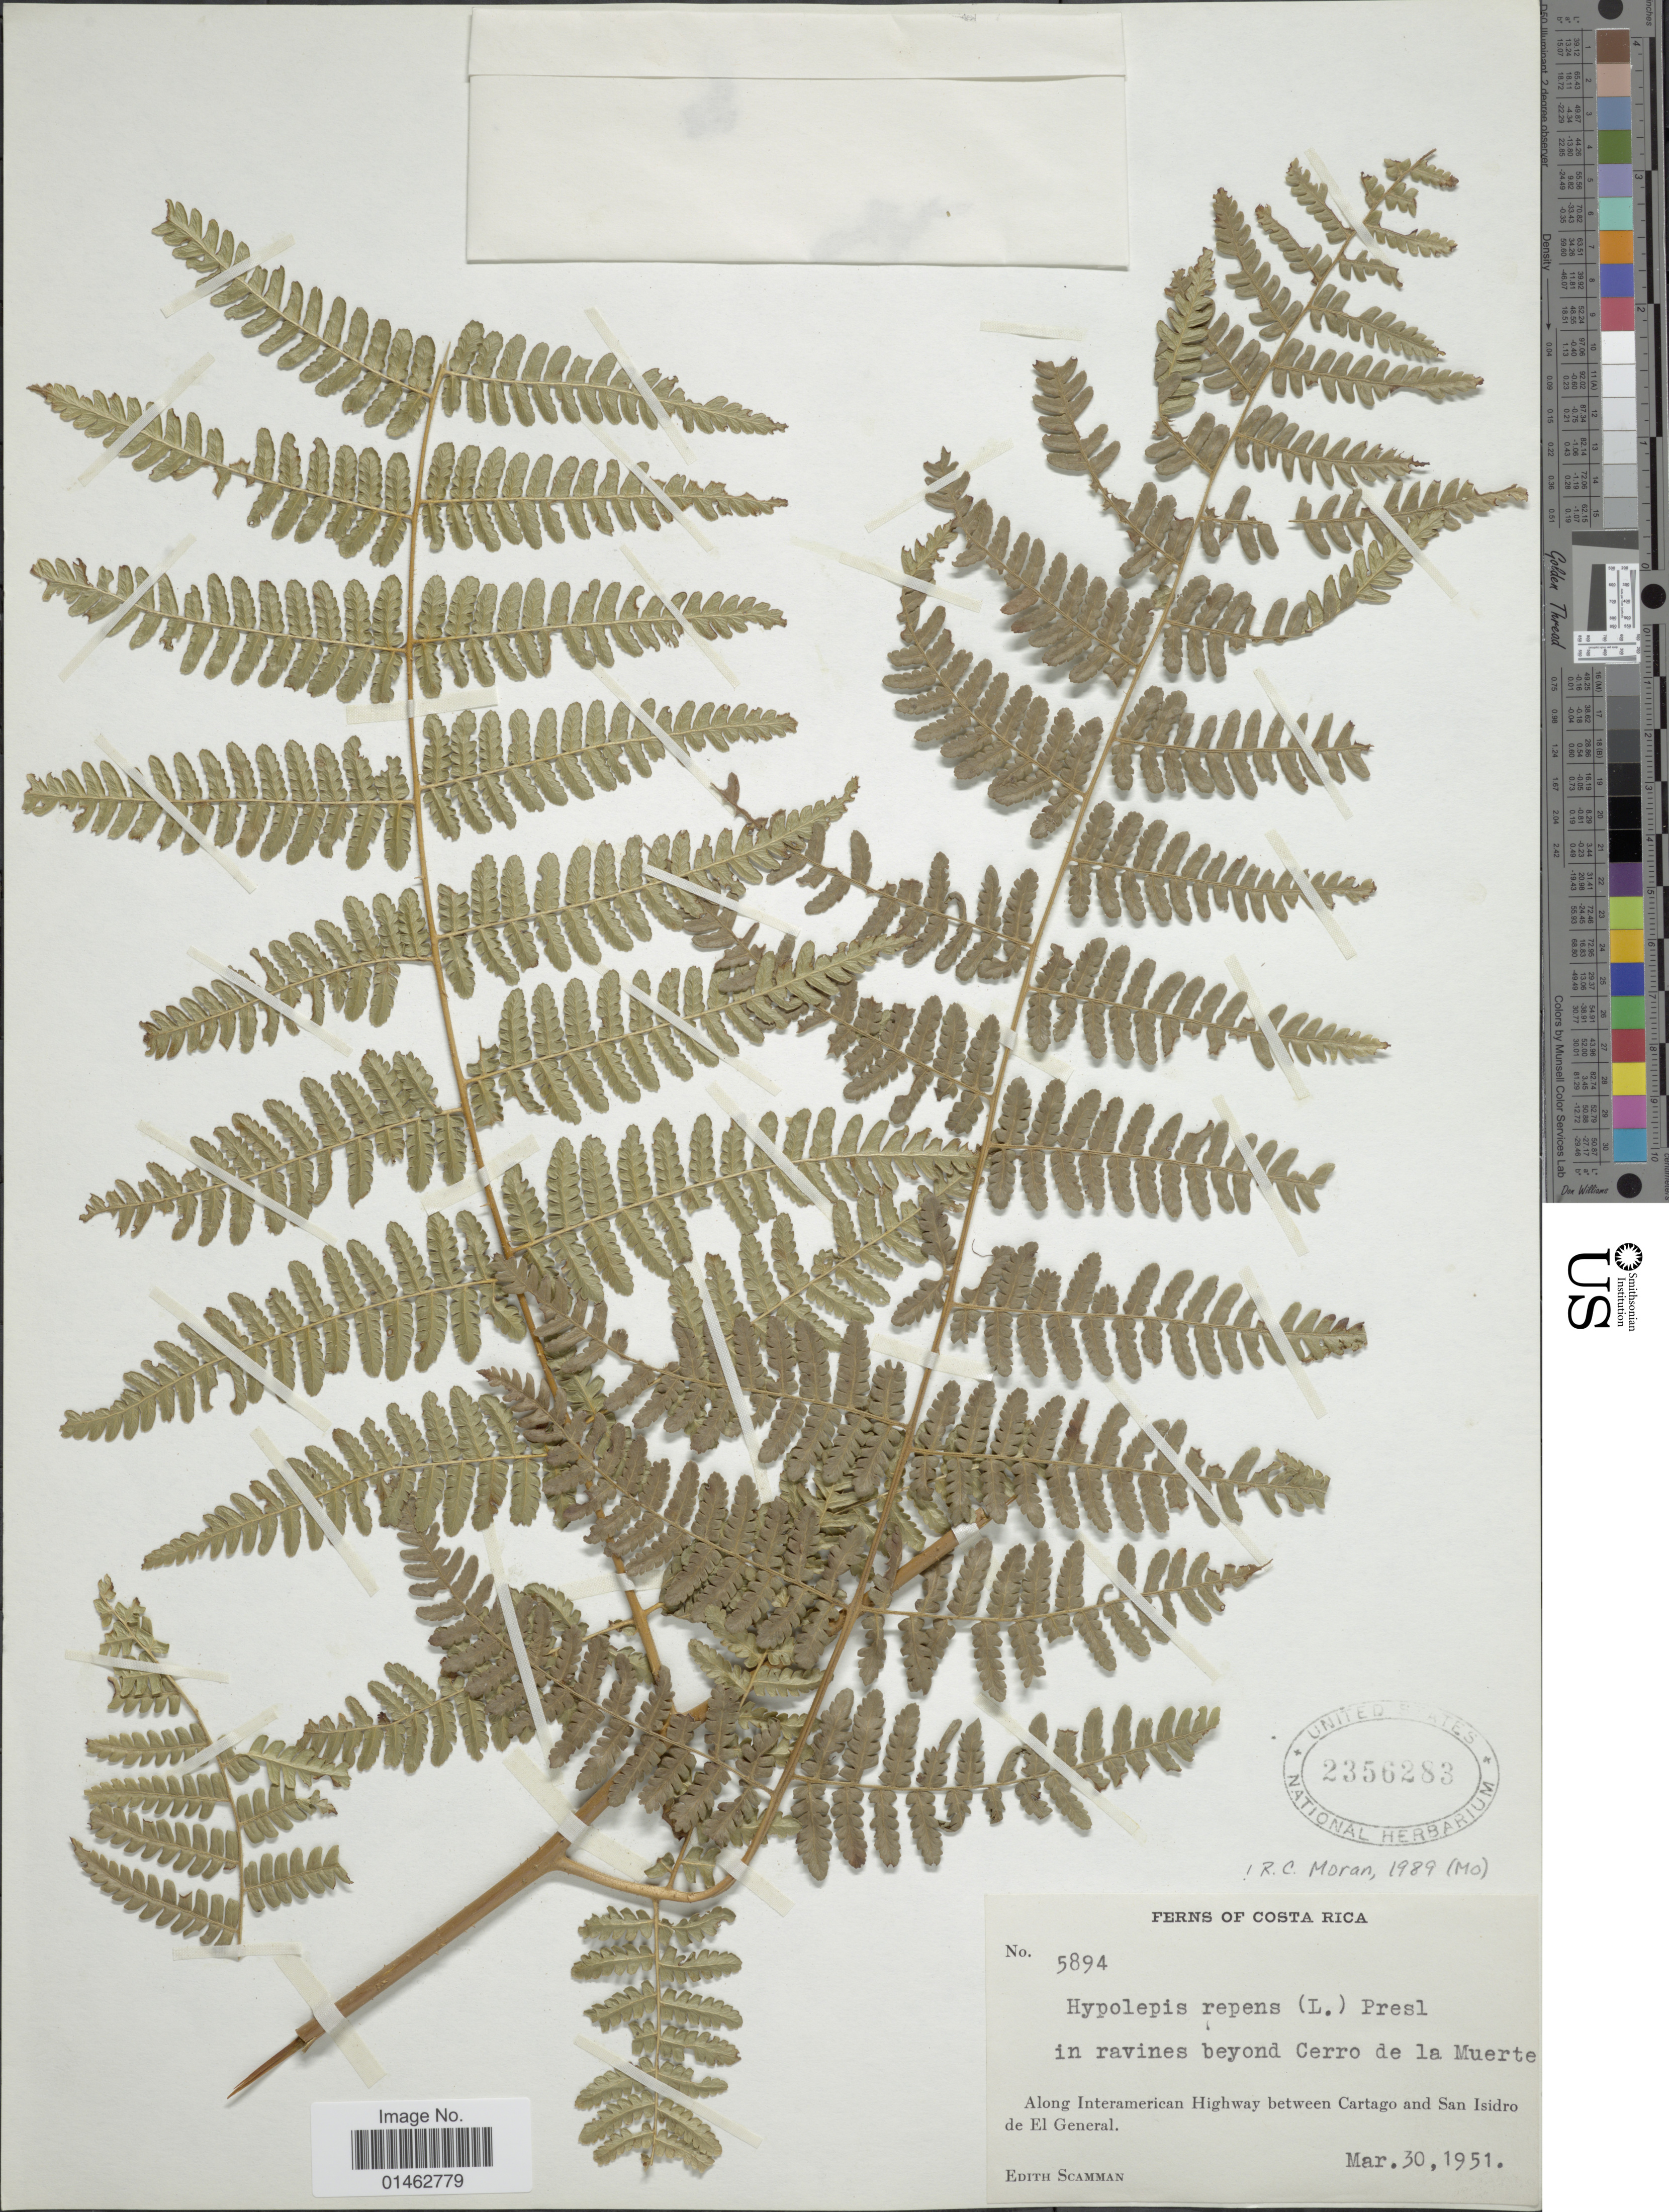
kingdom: Plantae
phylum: Tracheophyta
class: Polypodiopsida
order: Polypodiales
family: Dennstaedtiaceae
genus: Hypolepis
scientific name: Hypolepis repens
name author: (L.) C. Presl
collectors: E. Scamman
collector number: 5894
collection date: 1951-03-30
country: Costa Rica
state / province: Cartago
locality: In ravines beyond Cerro de la Muerte, Along Interamerican Highway between Cartago and San Isidro de El General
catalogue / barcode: US 2356283